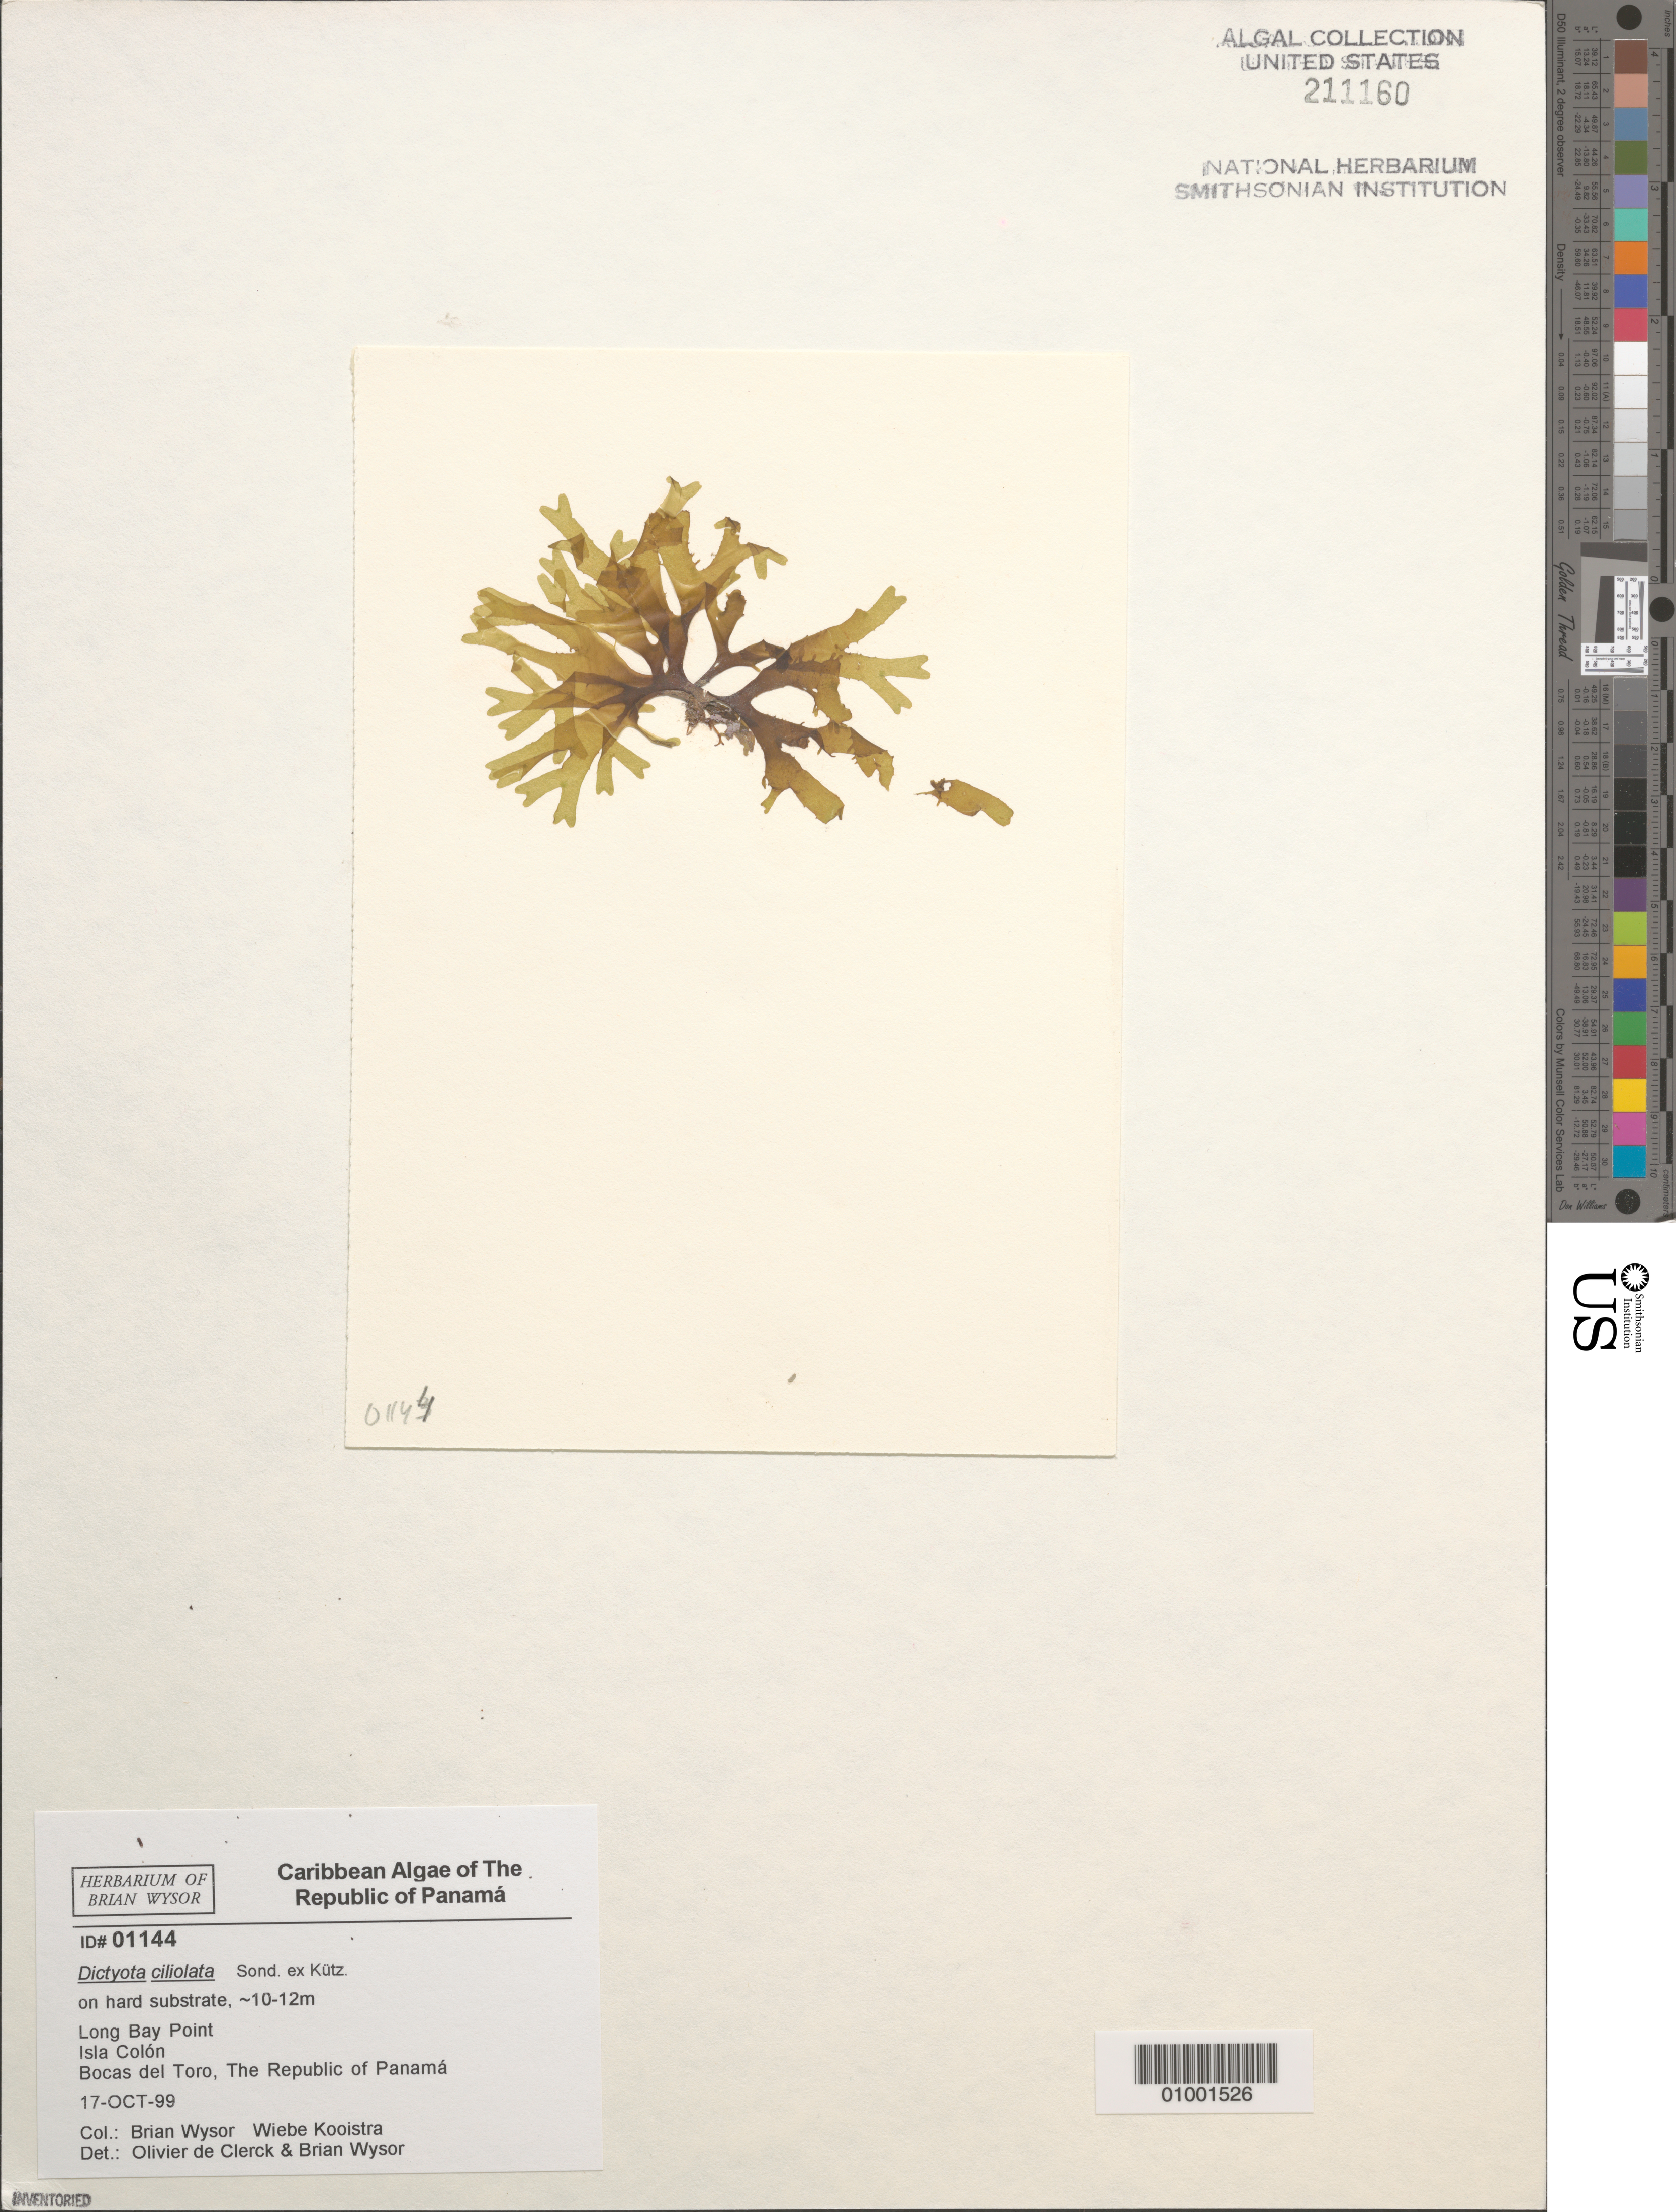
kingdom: Chromista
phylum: Ochrophyta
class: Phaeophyceae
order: Dictyotales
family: Dictyotaceae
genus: Dictyota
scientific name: Dictyota ciliolata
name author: Sond. ex Kütz.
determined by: de Clerck, O.; Wysor, B.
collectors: B. Wysor & W. Kooistra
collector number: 01144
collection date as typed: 17 Oct 1999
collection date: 1999-10-17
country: Panama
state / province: Bocas del Toro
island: Colón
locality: Long Bay Point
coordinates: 9 24' 00" N, 82 13' 39" W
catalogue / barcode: US 211160